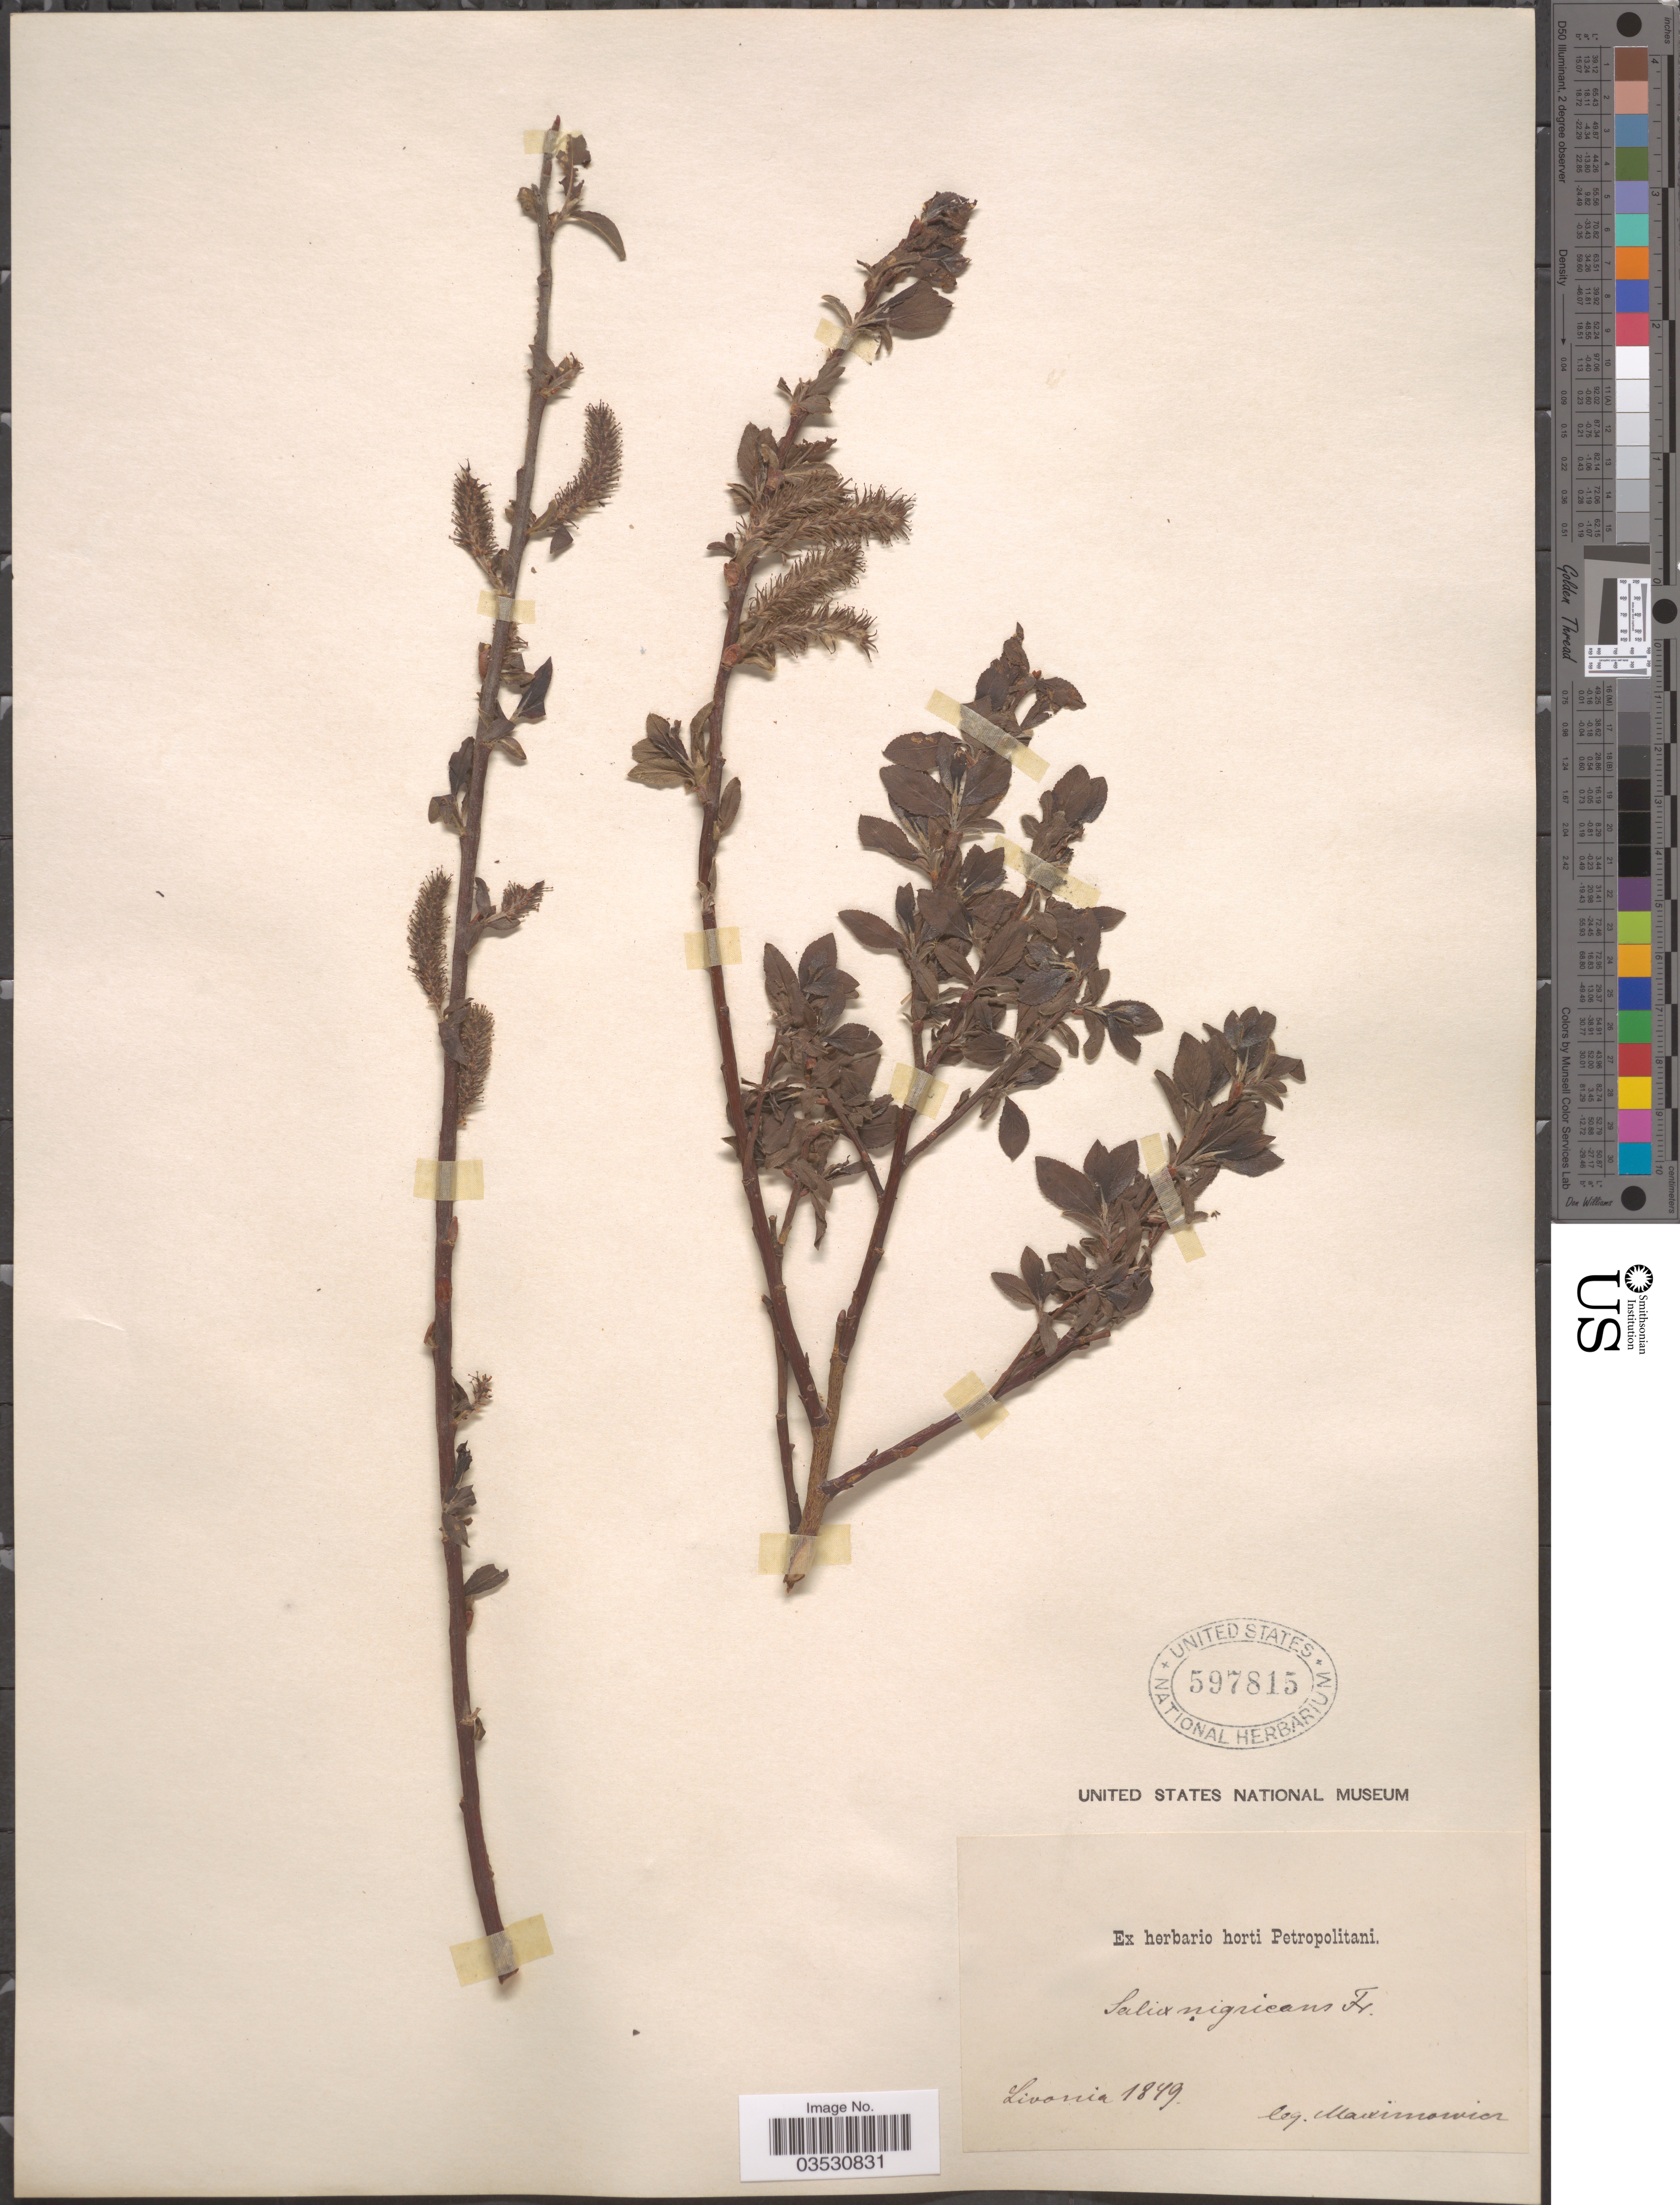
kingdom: Plantae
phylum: Tracheophyta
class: Magnoliopsida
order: Malpighiales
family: Salicaceae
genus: Salix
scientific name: Salix nigricans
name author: Sm.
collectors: Maximowicz, --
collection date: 1849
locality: Livonia [interpreted].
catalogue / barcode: US 597815